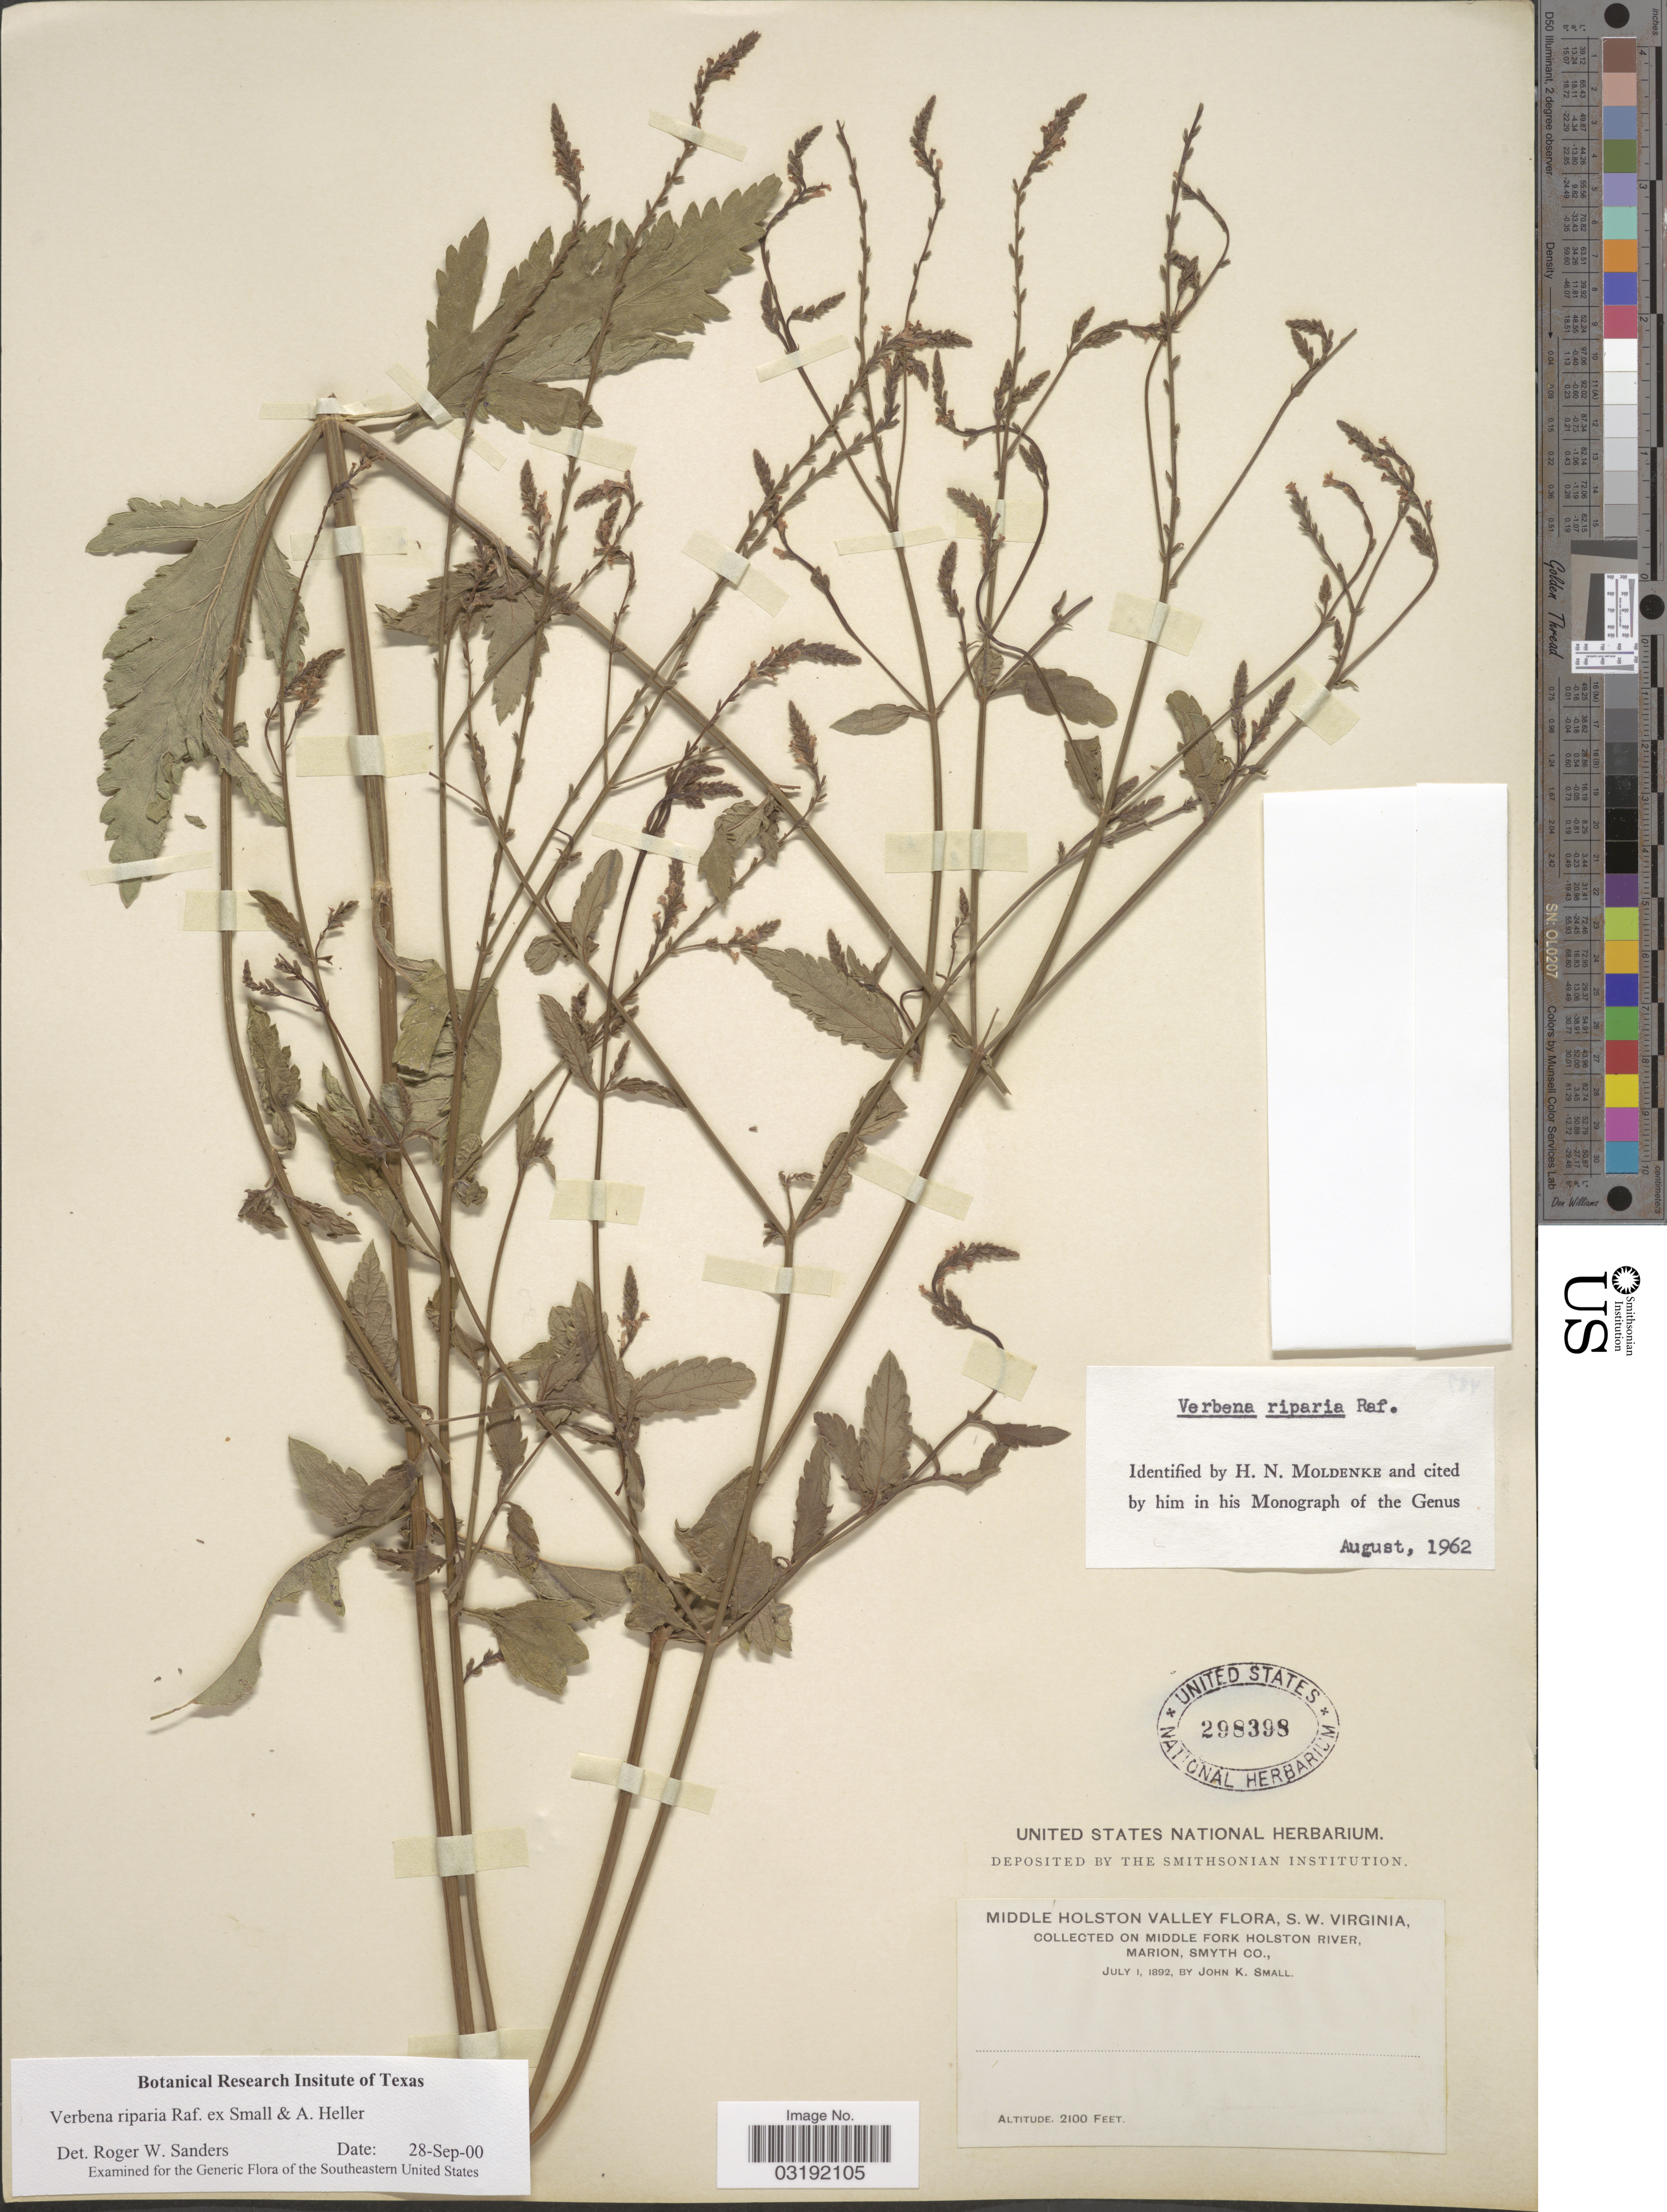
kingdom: Plantae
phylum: Tracheophyta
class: Magnoliopsida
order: Lamiales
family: Verbenaceae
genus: Verbena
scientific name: Verbena riparia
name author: Raf. ex Small & A. Heller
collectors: J. K. Small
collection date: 1892-07-01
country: United States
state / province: Virginia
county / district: Smyth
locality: Middle Holston Valley, S.W. Virginia. On Middle Fork Holston River, Marion, Smyth Co.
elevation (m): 640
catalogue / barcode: US 298398